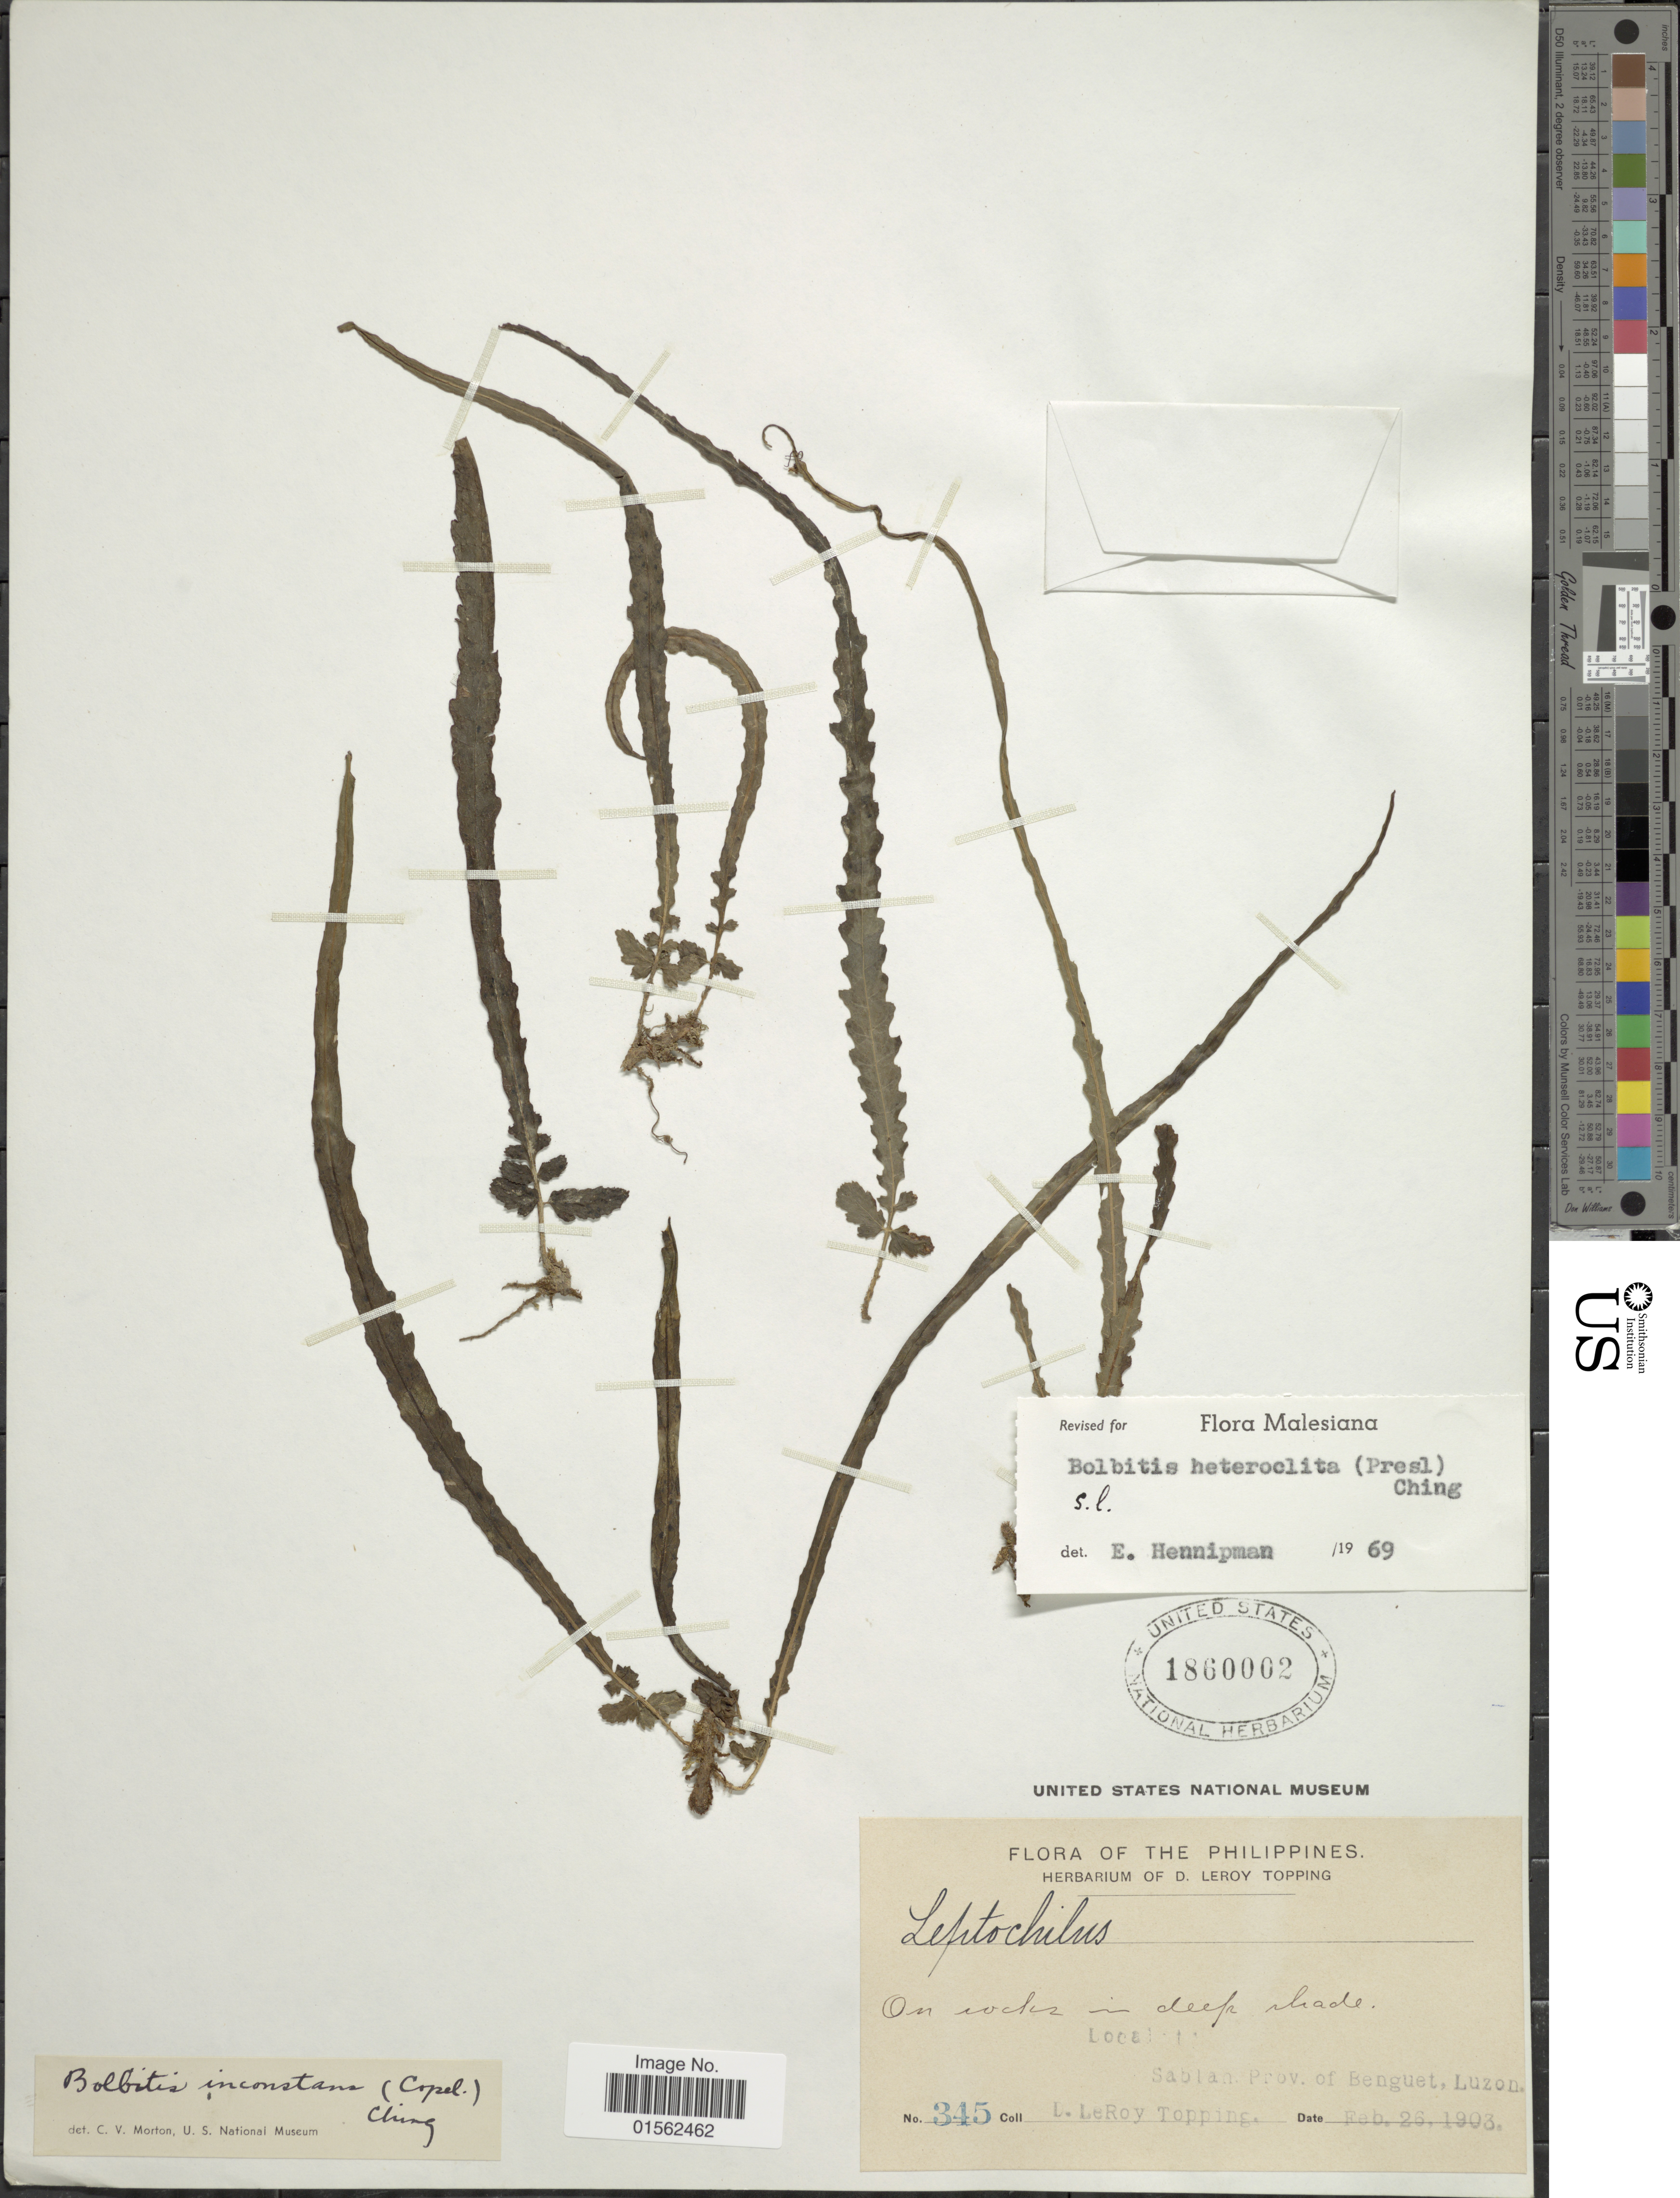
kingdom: Plantae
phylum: Tracheophyta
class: Polypodiopsida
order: Polypodiales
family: Dryopteridaceae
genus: Bolbitis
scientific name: Bolbitis heteroclita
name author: (C. Presl) Ching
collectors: D. L. Topping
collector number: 345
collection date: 1903-02-26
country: Philippines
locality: Philippines, Sablan Prov. of Benguet, Luzon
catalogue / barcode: US 1860002